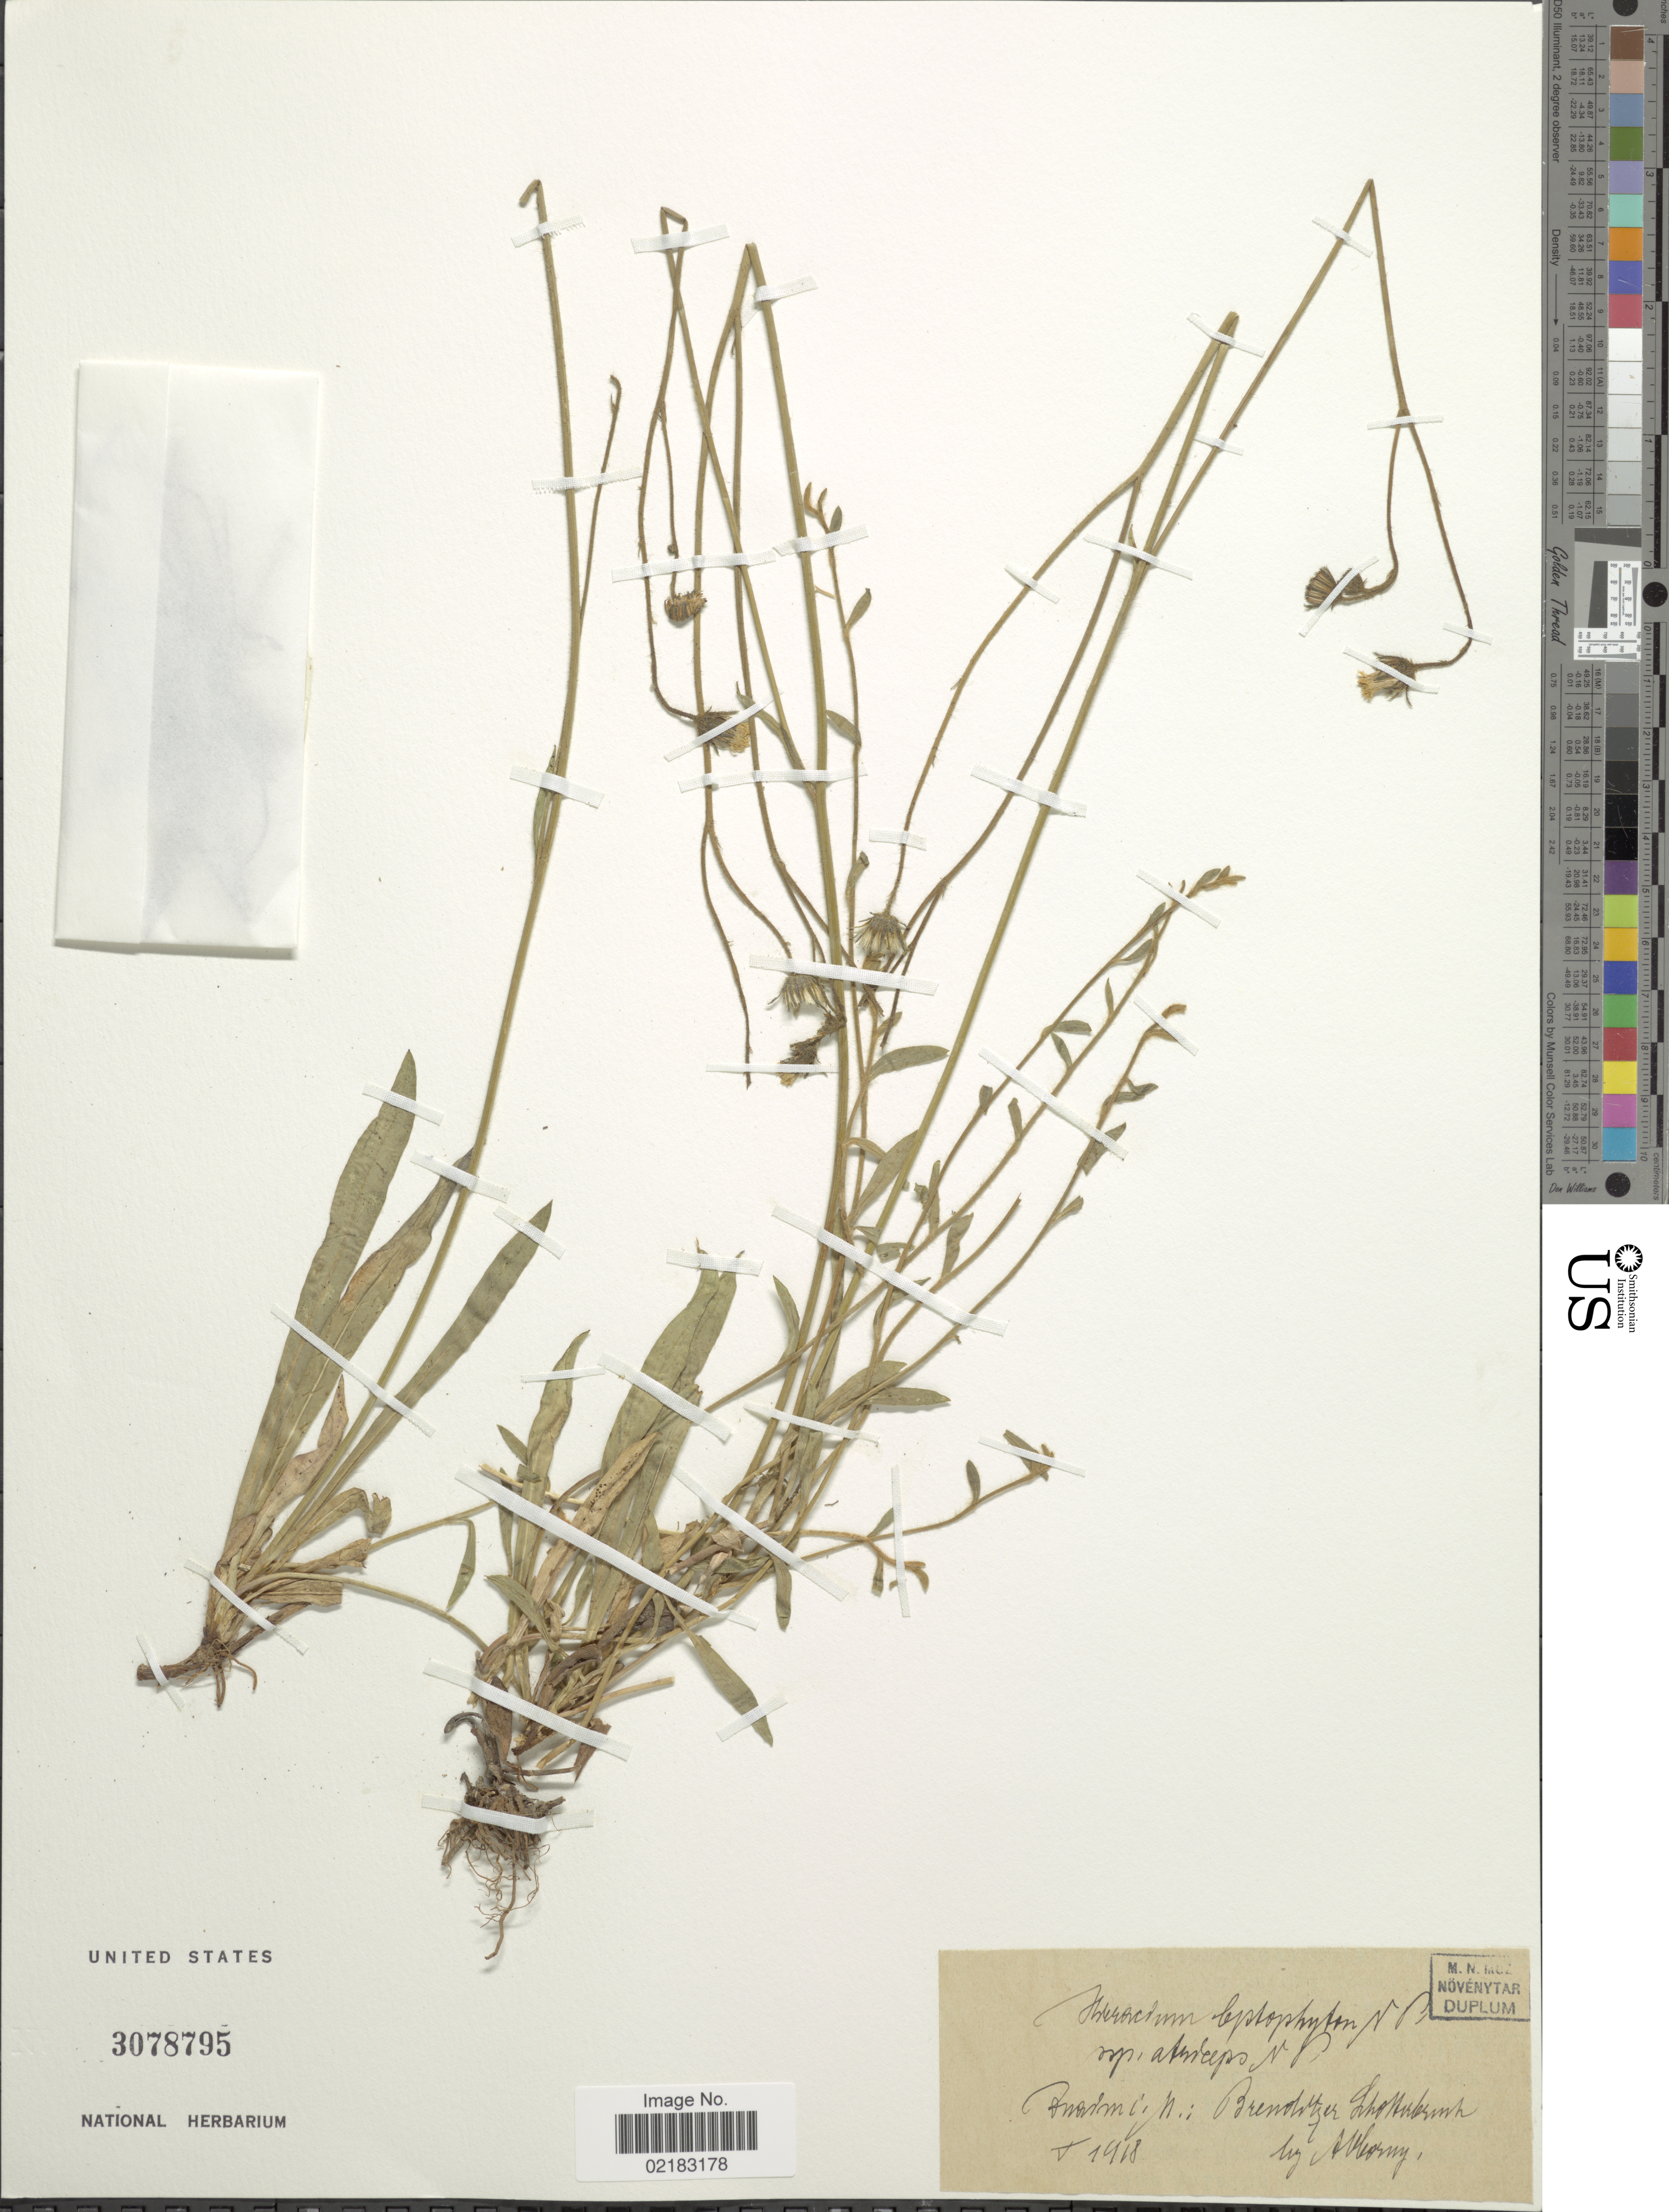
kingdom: Plantae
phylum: Tracheophyta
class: Magnoliopsida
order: Asterales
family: Asteraceae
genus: Pilosella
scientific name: Pilosella leptophyton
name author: (Näg. & Peter) S. Bräut. & Greuter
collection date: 1918-05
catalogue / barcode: US 3078795